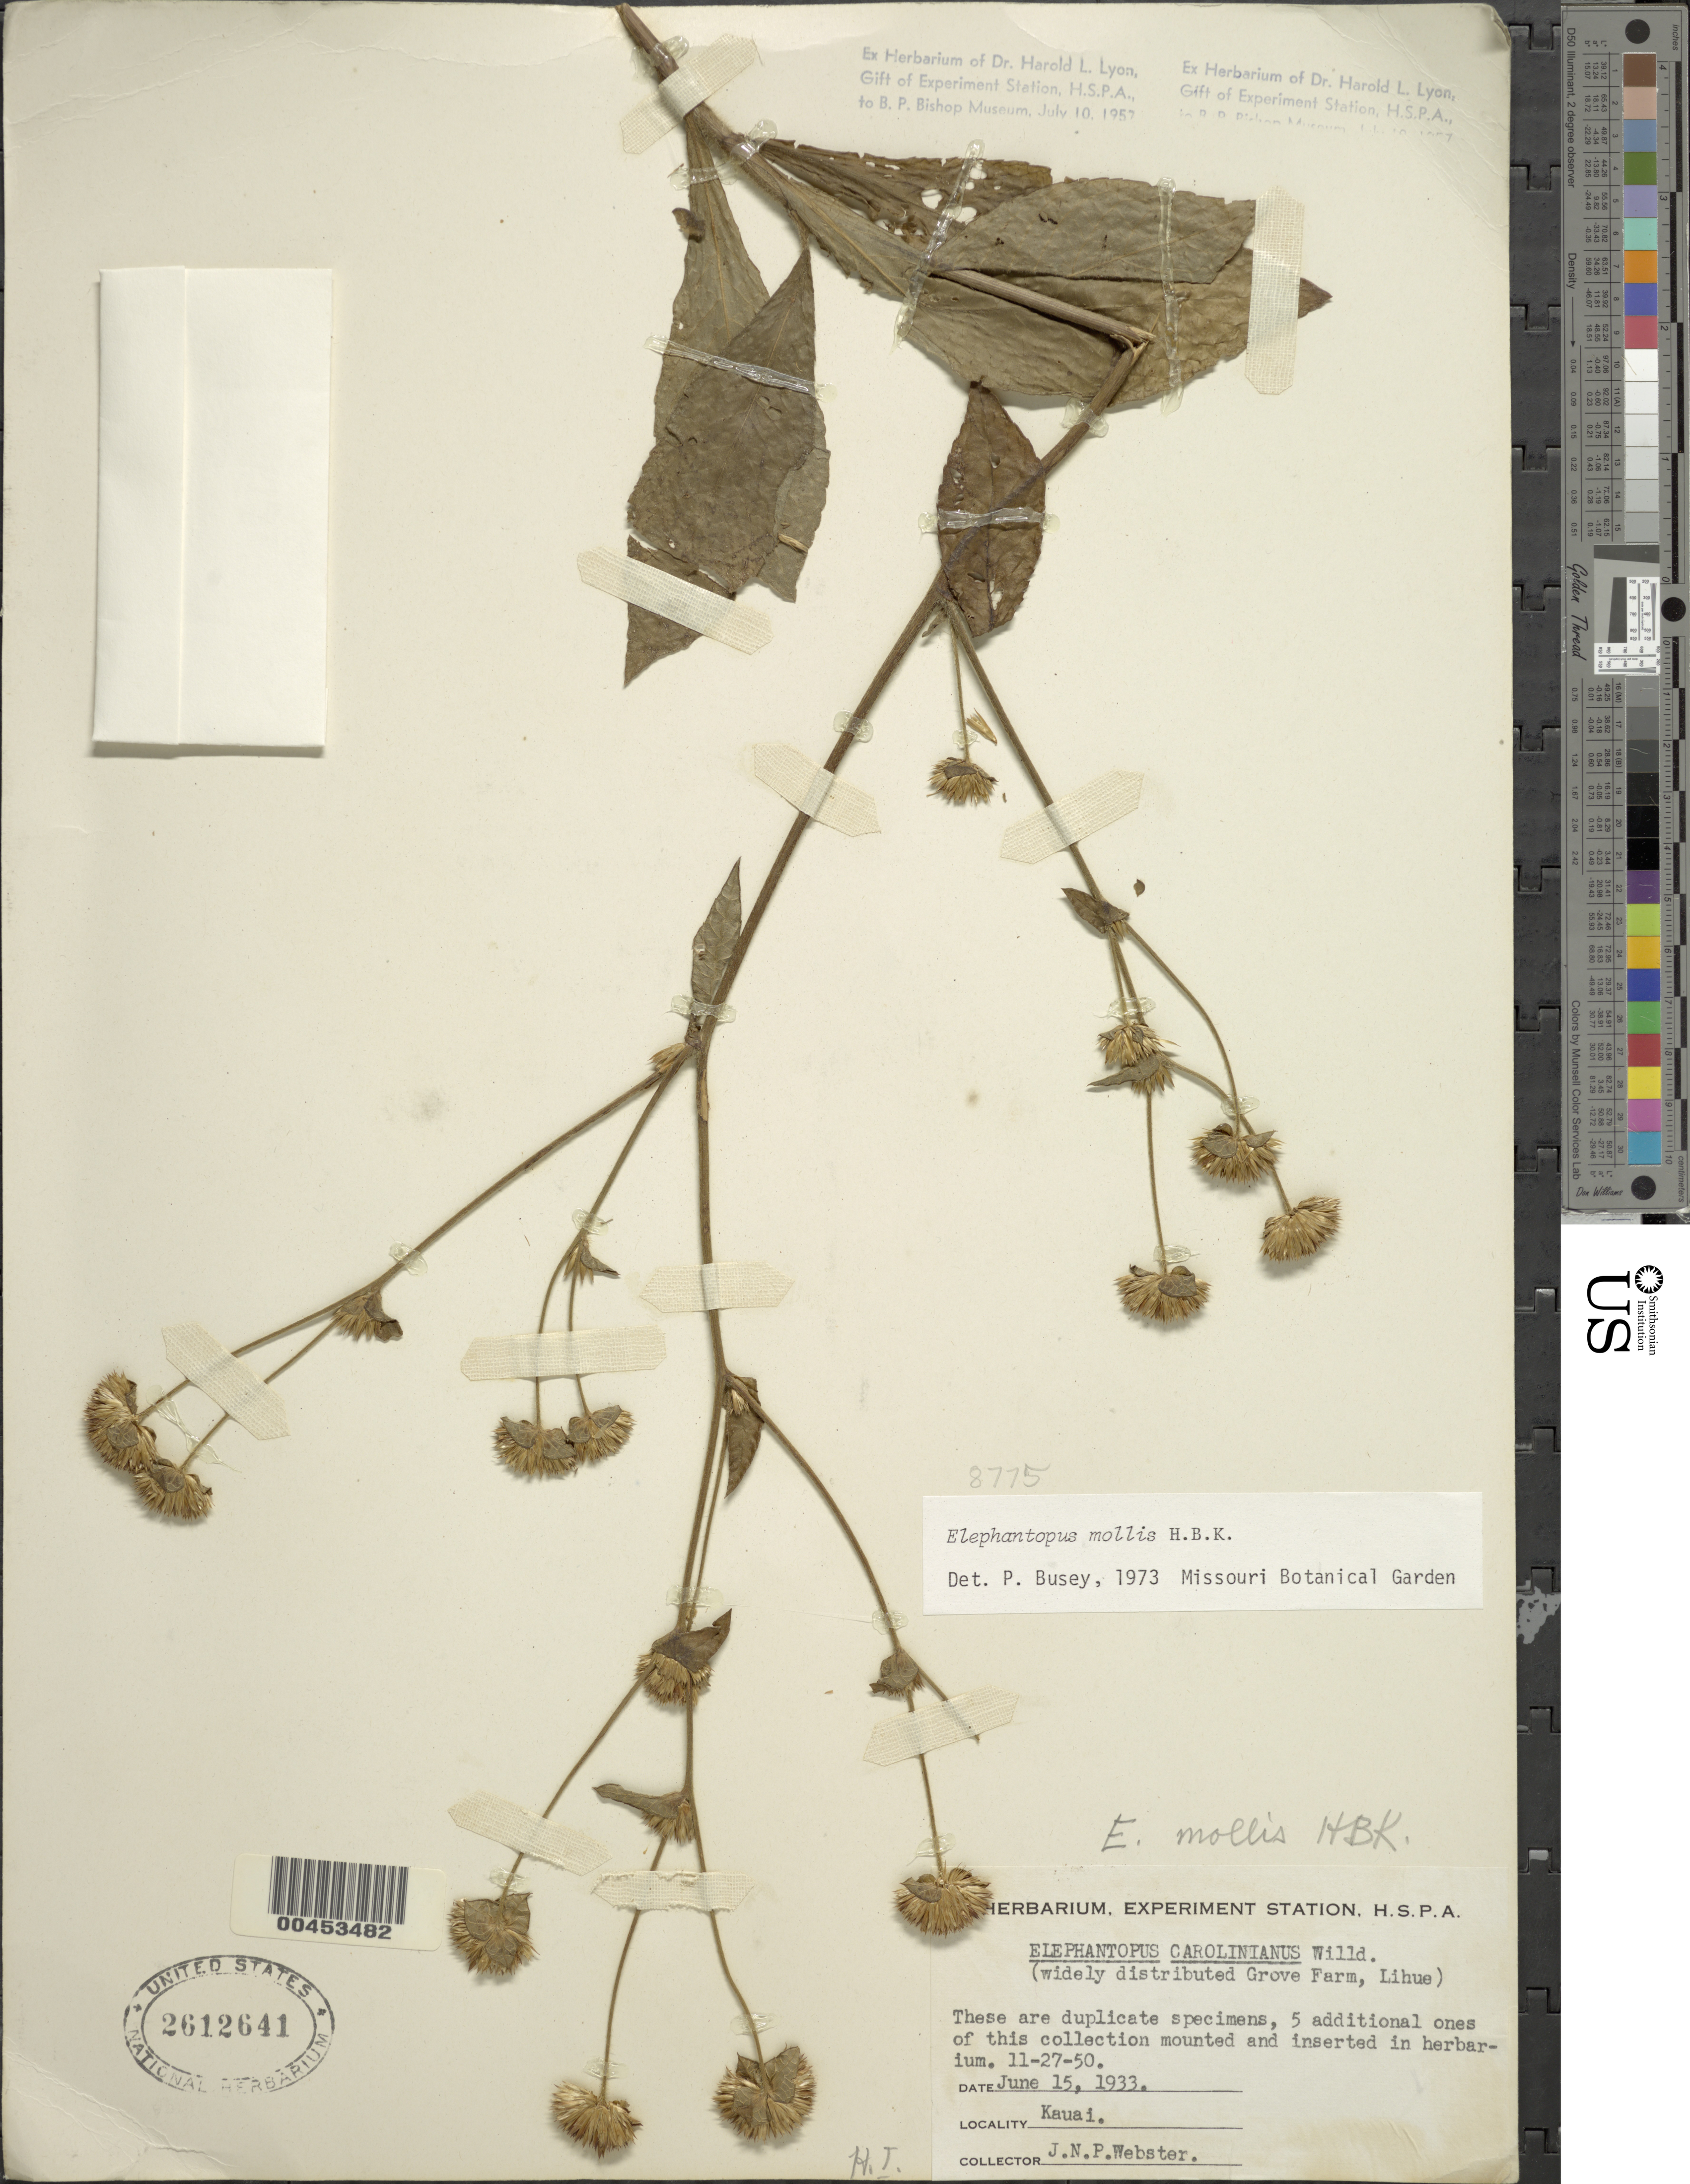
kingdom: Plantae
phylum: Tracheophyta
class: Magnoliopsida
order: Asterales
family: Asteraceae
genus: Elephantopus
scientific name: Elephantopus mollis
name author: Kunth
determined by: Busey, P.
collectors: J. N. Webster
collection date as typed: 15 Jun 1933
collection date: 1933-06-15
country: United States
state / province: Hawaii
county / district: Kauai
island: Kaua'i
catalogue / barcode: US 2612641